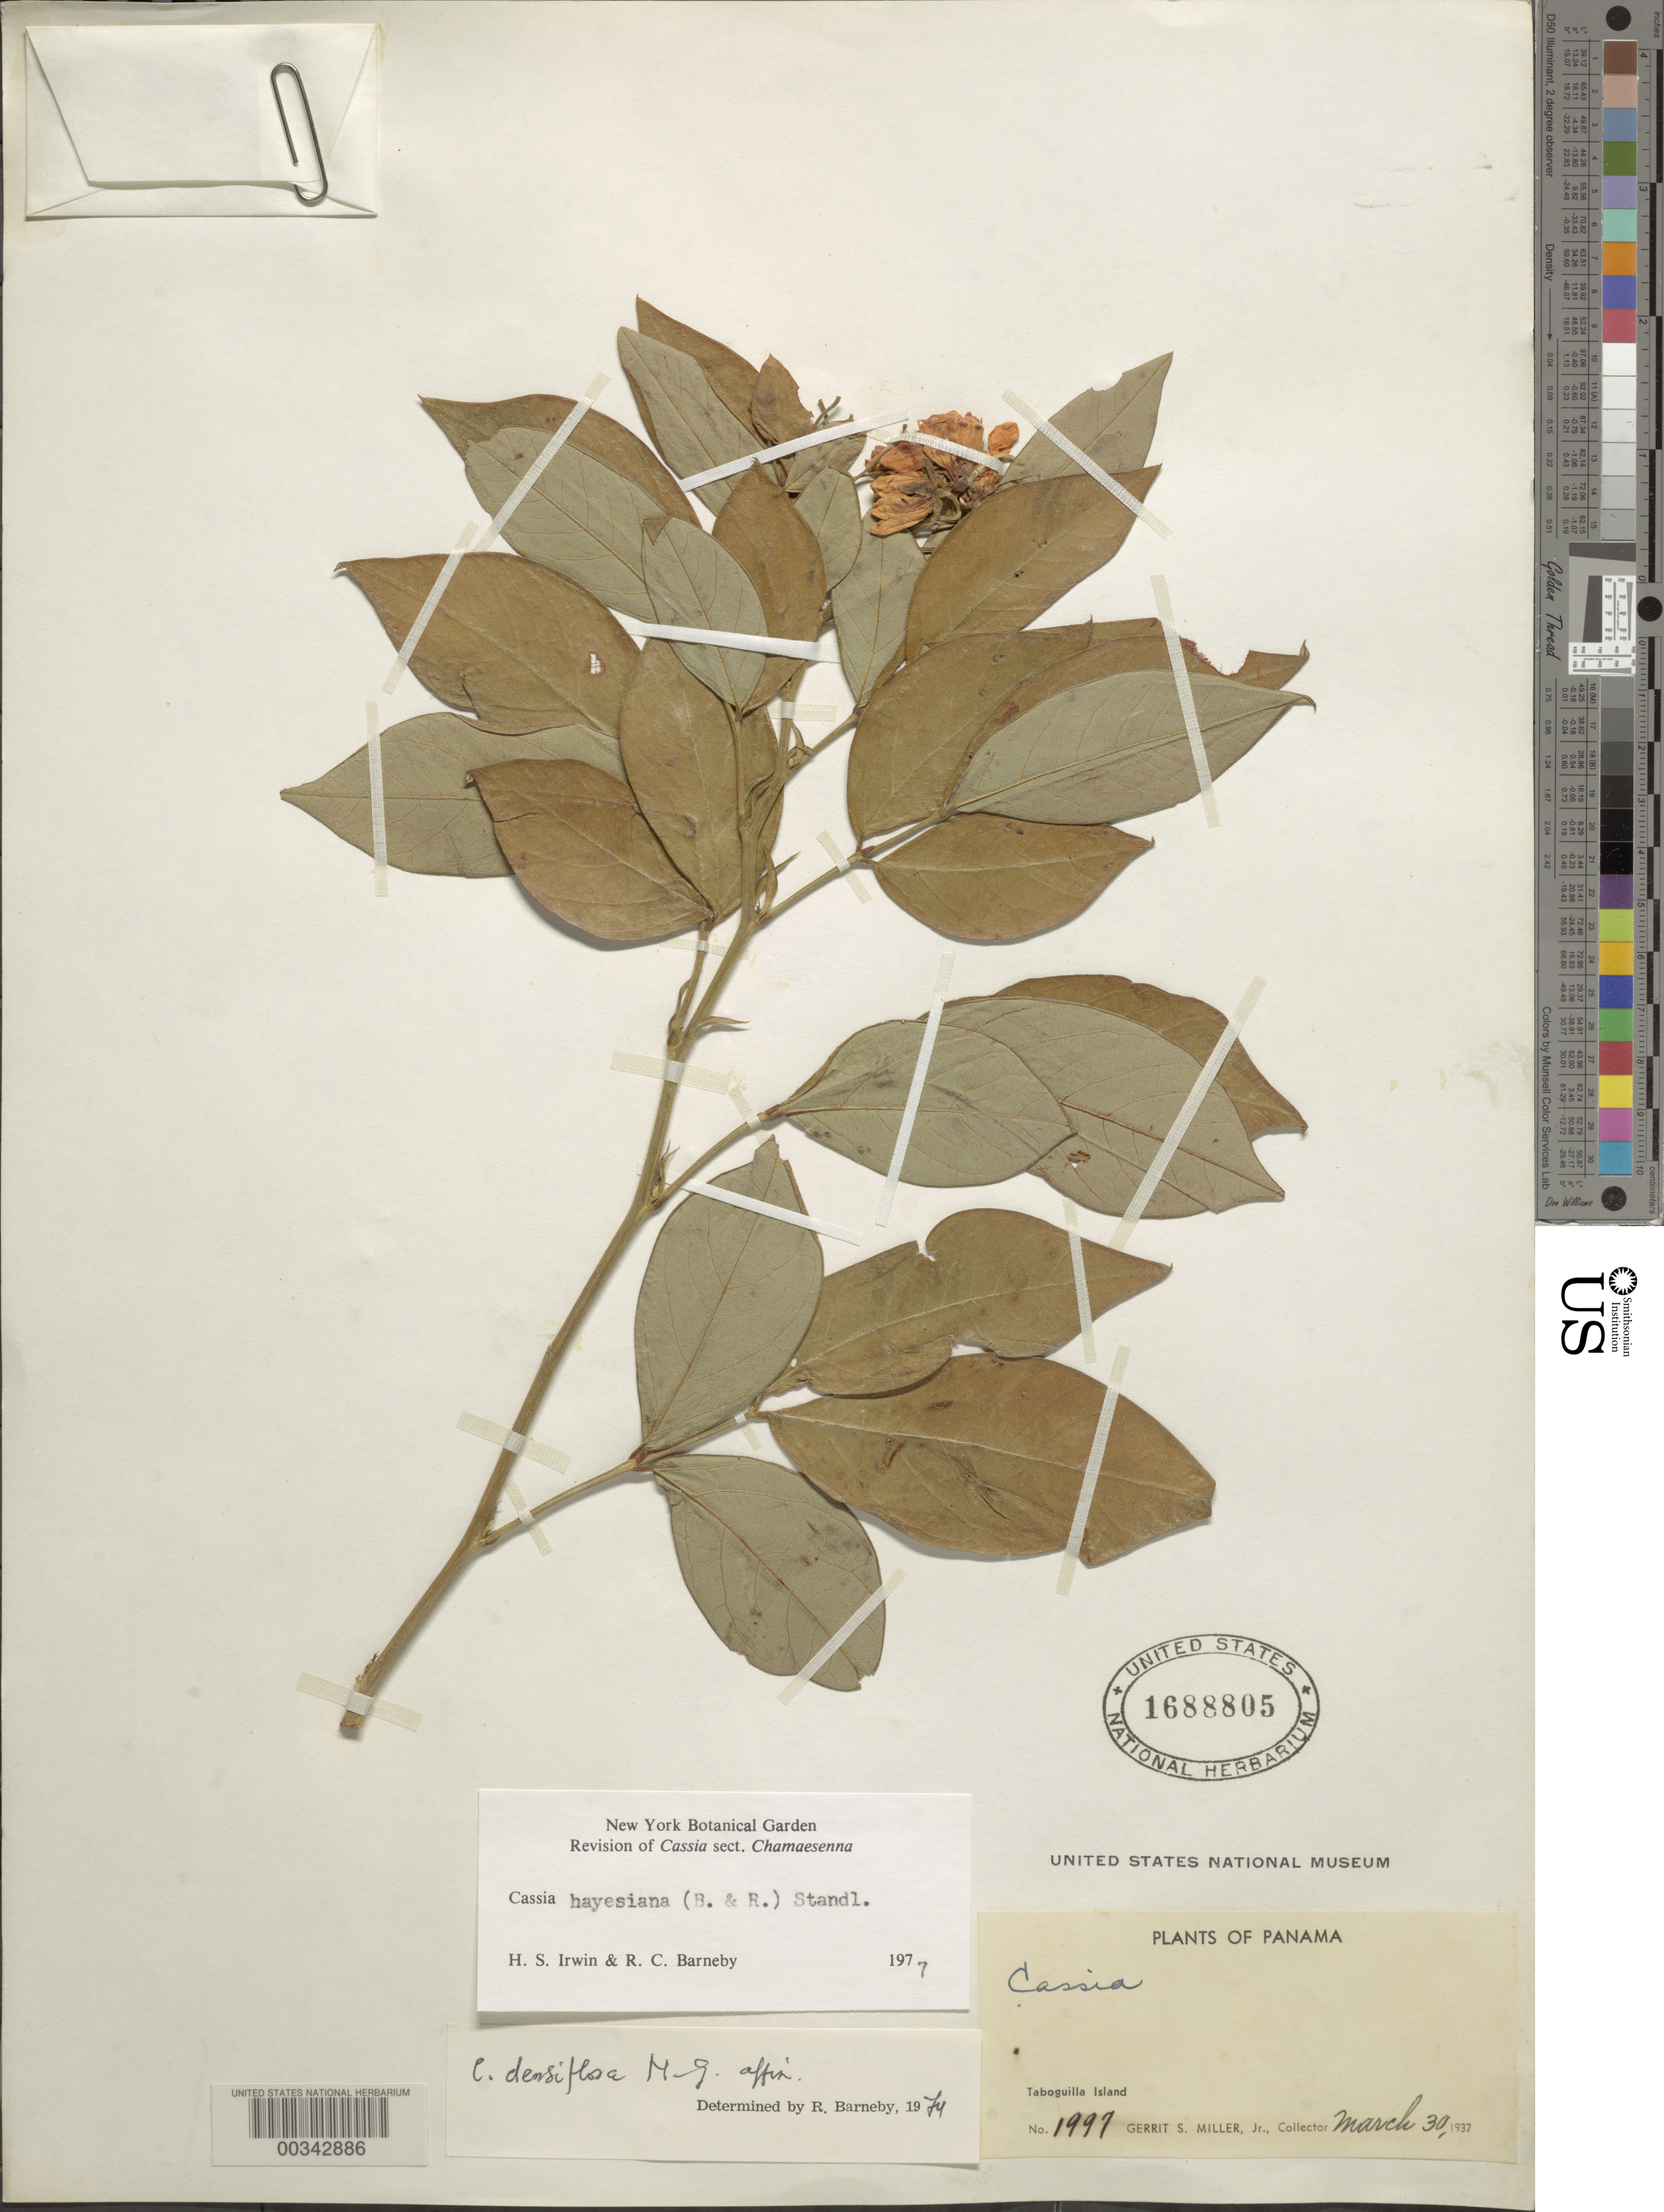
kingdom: Plantae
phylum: Tracheophyta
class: Magnoliopsida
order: Fabales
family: Fabaceae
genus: Senna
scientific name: Senna hayesiana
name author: (Britton & Rose) H.S. Irwin & Barneby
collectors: G. S. Miller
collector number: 1997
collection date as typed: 30 Mar 1937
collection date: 1937-03-30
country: Panama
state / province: Panamá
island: Taboguilla I.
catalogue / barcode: US 1688805